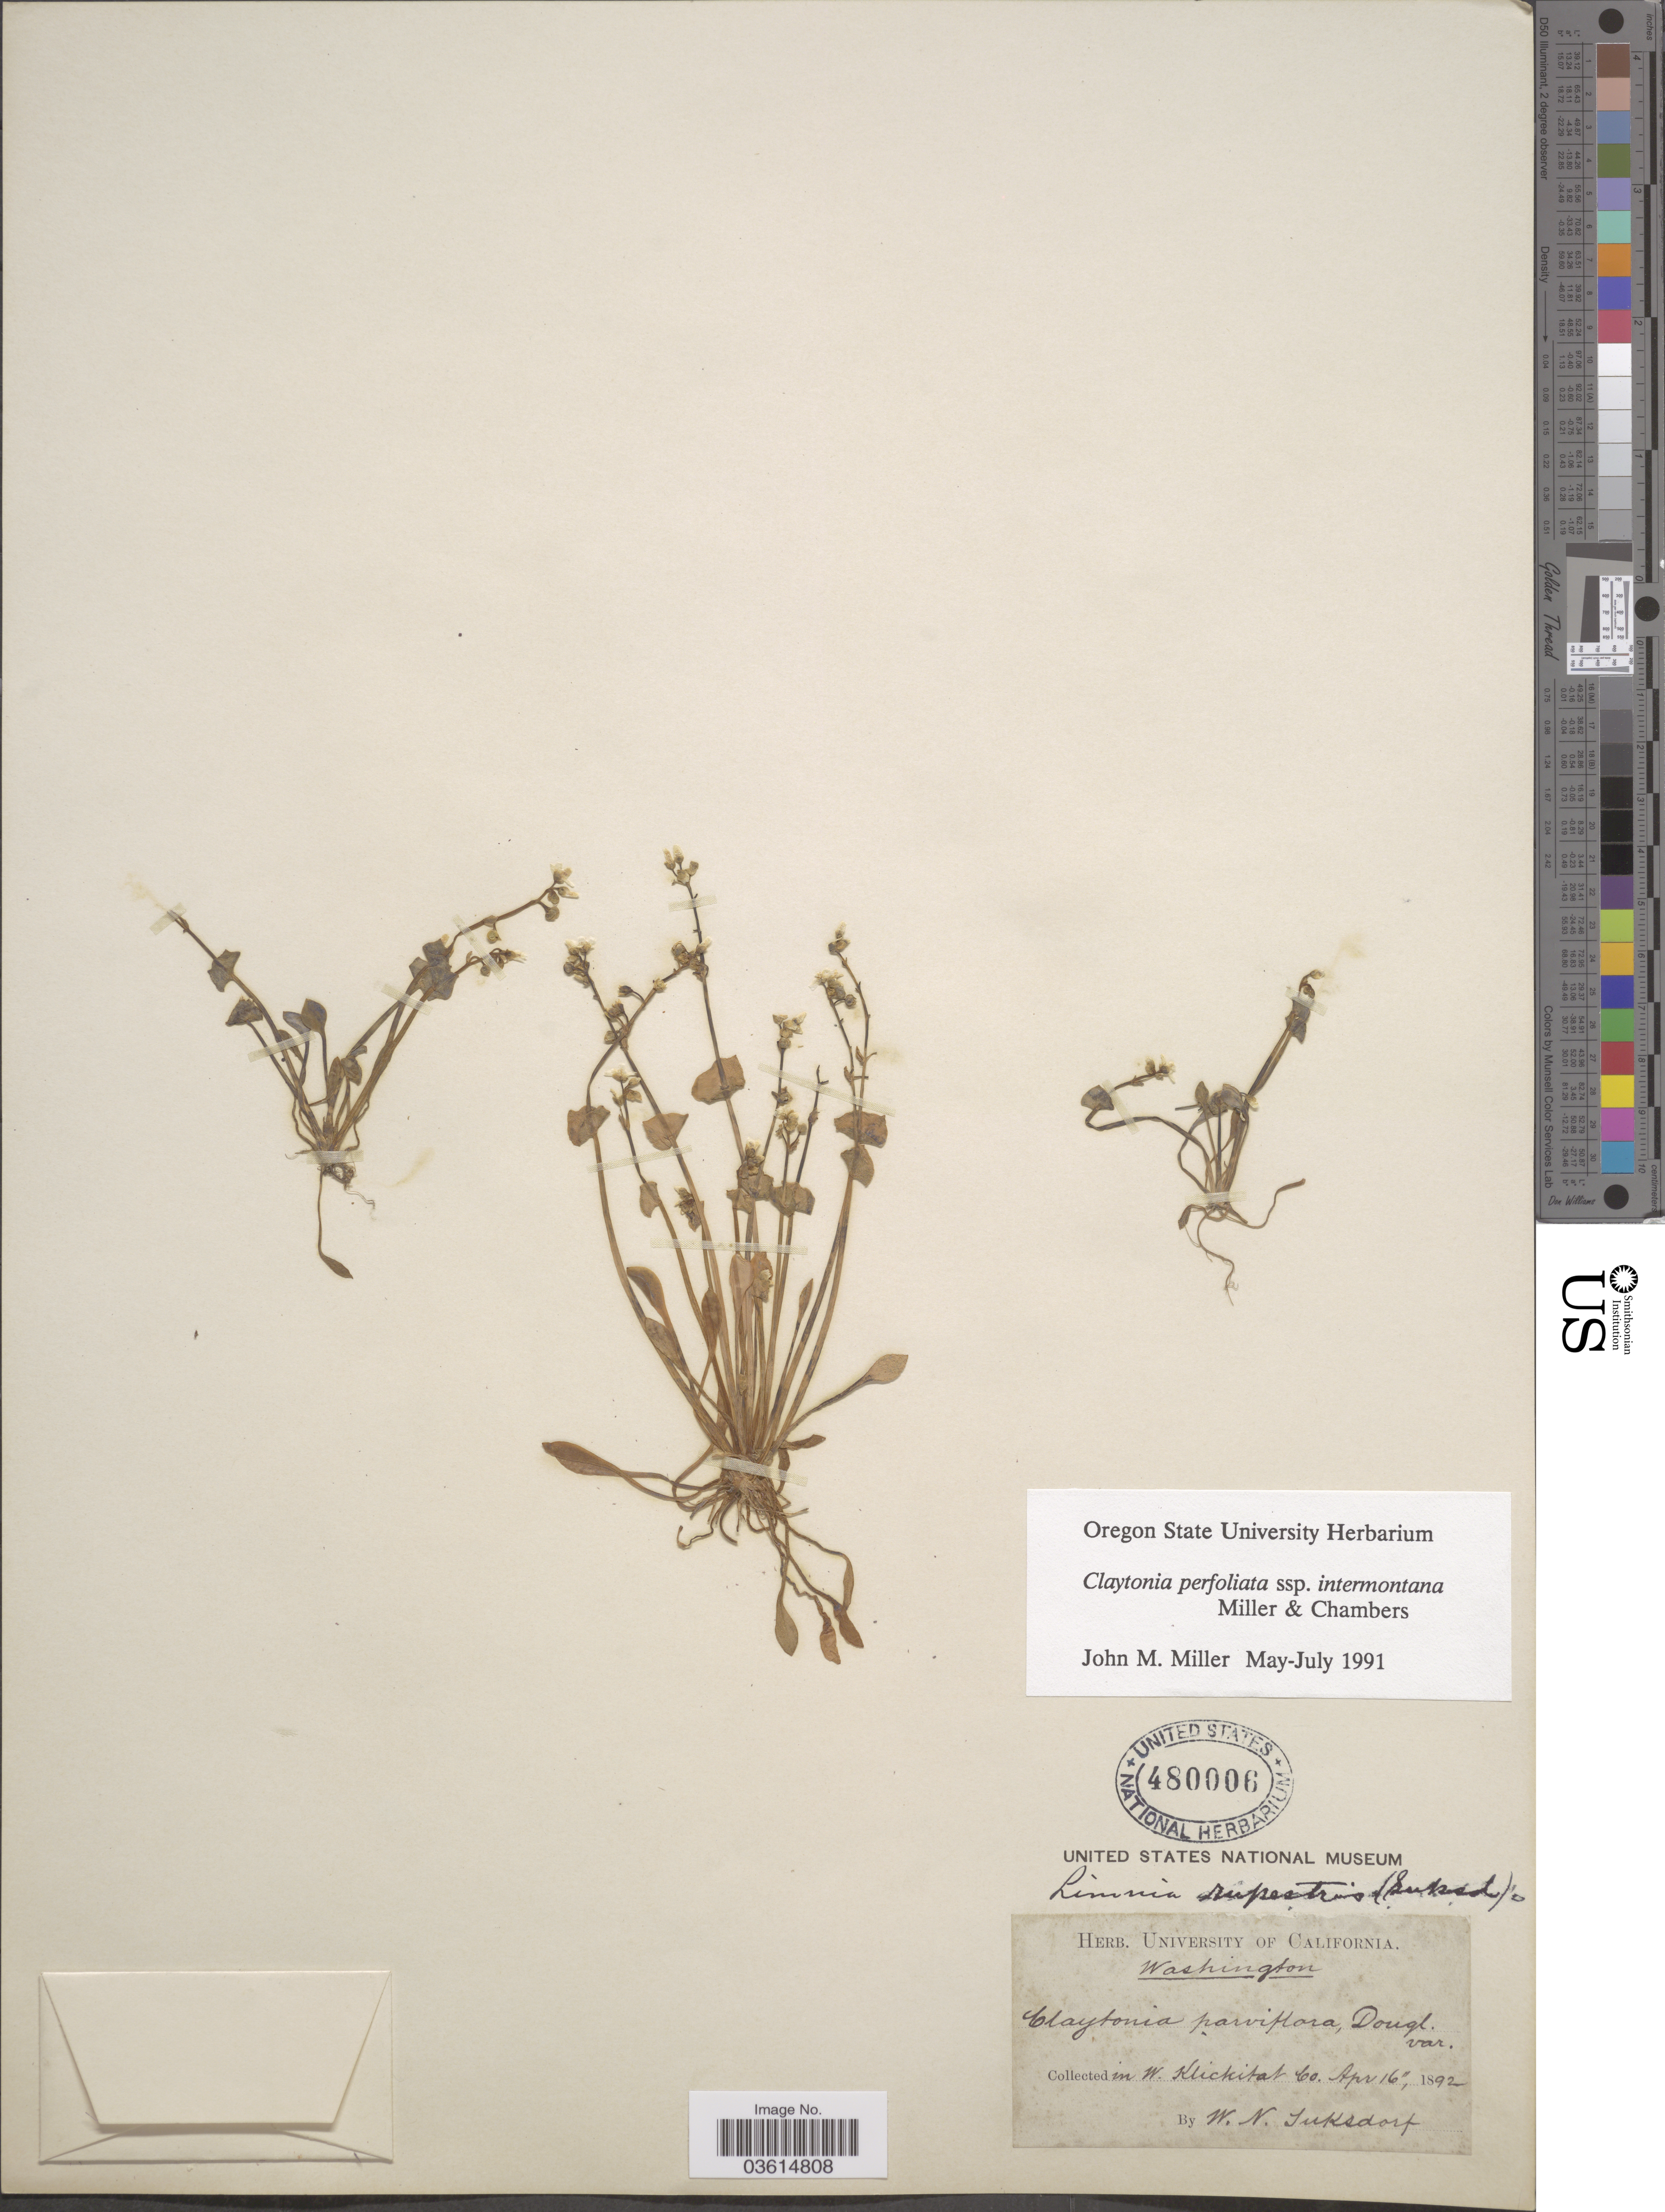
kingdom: Plantae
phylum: Tracheophyta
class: Magnoliopsida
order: Caryophyllales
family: Montiaceae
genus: Claytonia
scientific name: Claytonia perfoliata subsp. intermontana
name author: Mill. & Chambers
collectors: W. N. Suksdorf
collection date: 1892-04-16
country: United States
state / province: Washington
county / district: Klickitat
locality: In W. Klickitat Co.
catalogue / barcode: US 480006